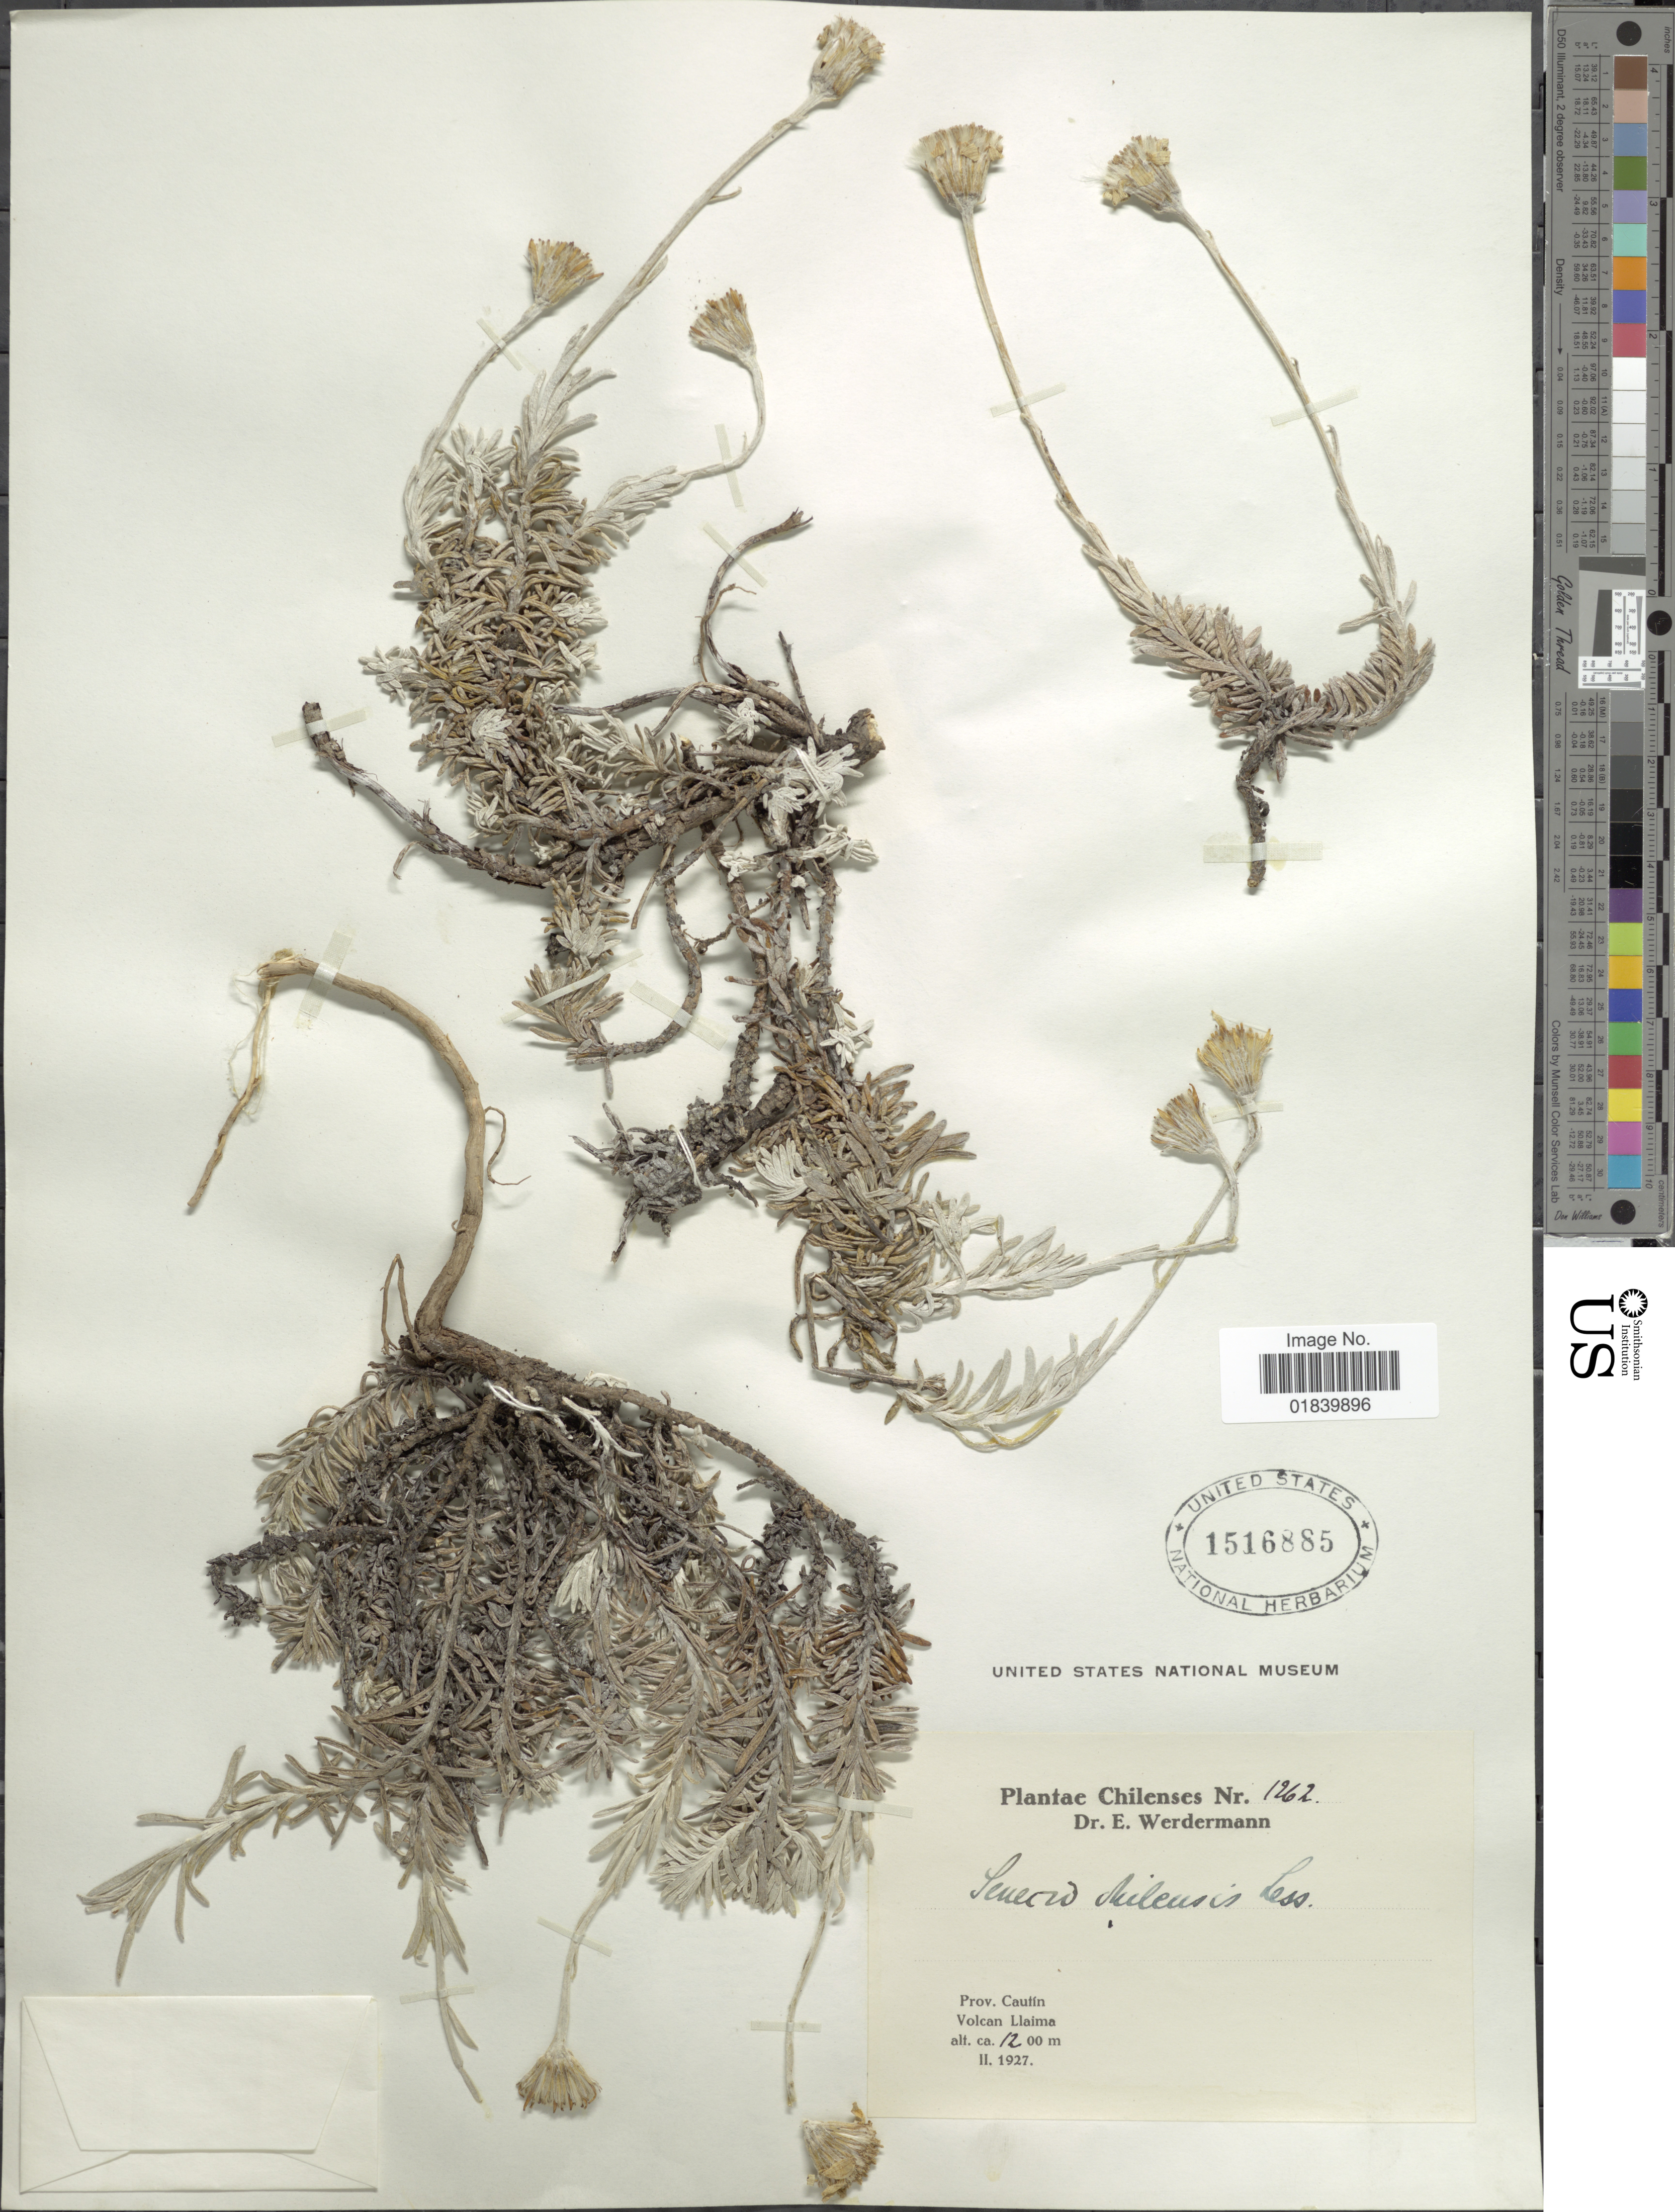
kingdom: Plantae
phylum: Tracheophyta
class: Magnoliopsida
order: Asterales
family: Asteraceae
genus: Senecio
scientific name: Senecio chilensis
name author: Less.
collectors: E. Werdermann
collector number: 1262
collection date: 1927-02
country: Chile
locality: Chilenses. Prov. Cautin, Volcan Llaima.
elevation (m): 1200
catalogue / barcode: US 1516885